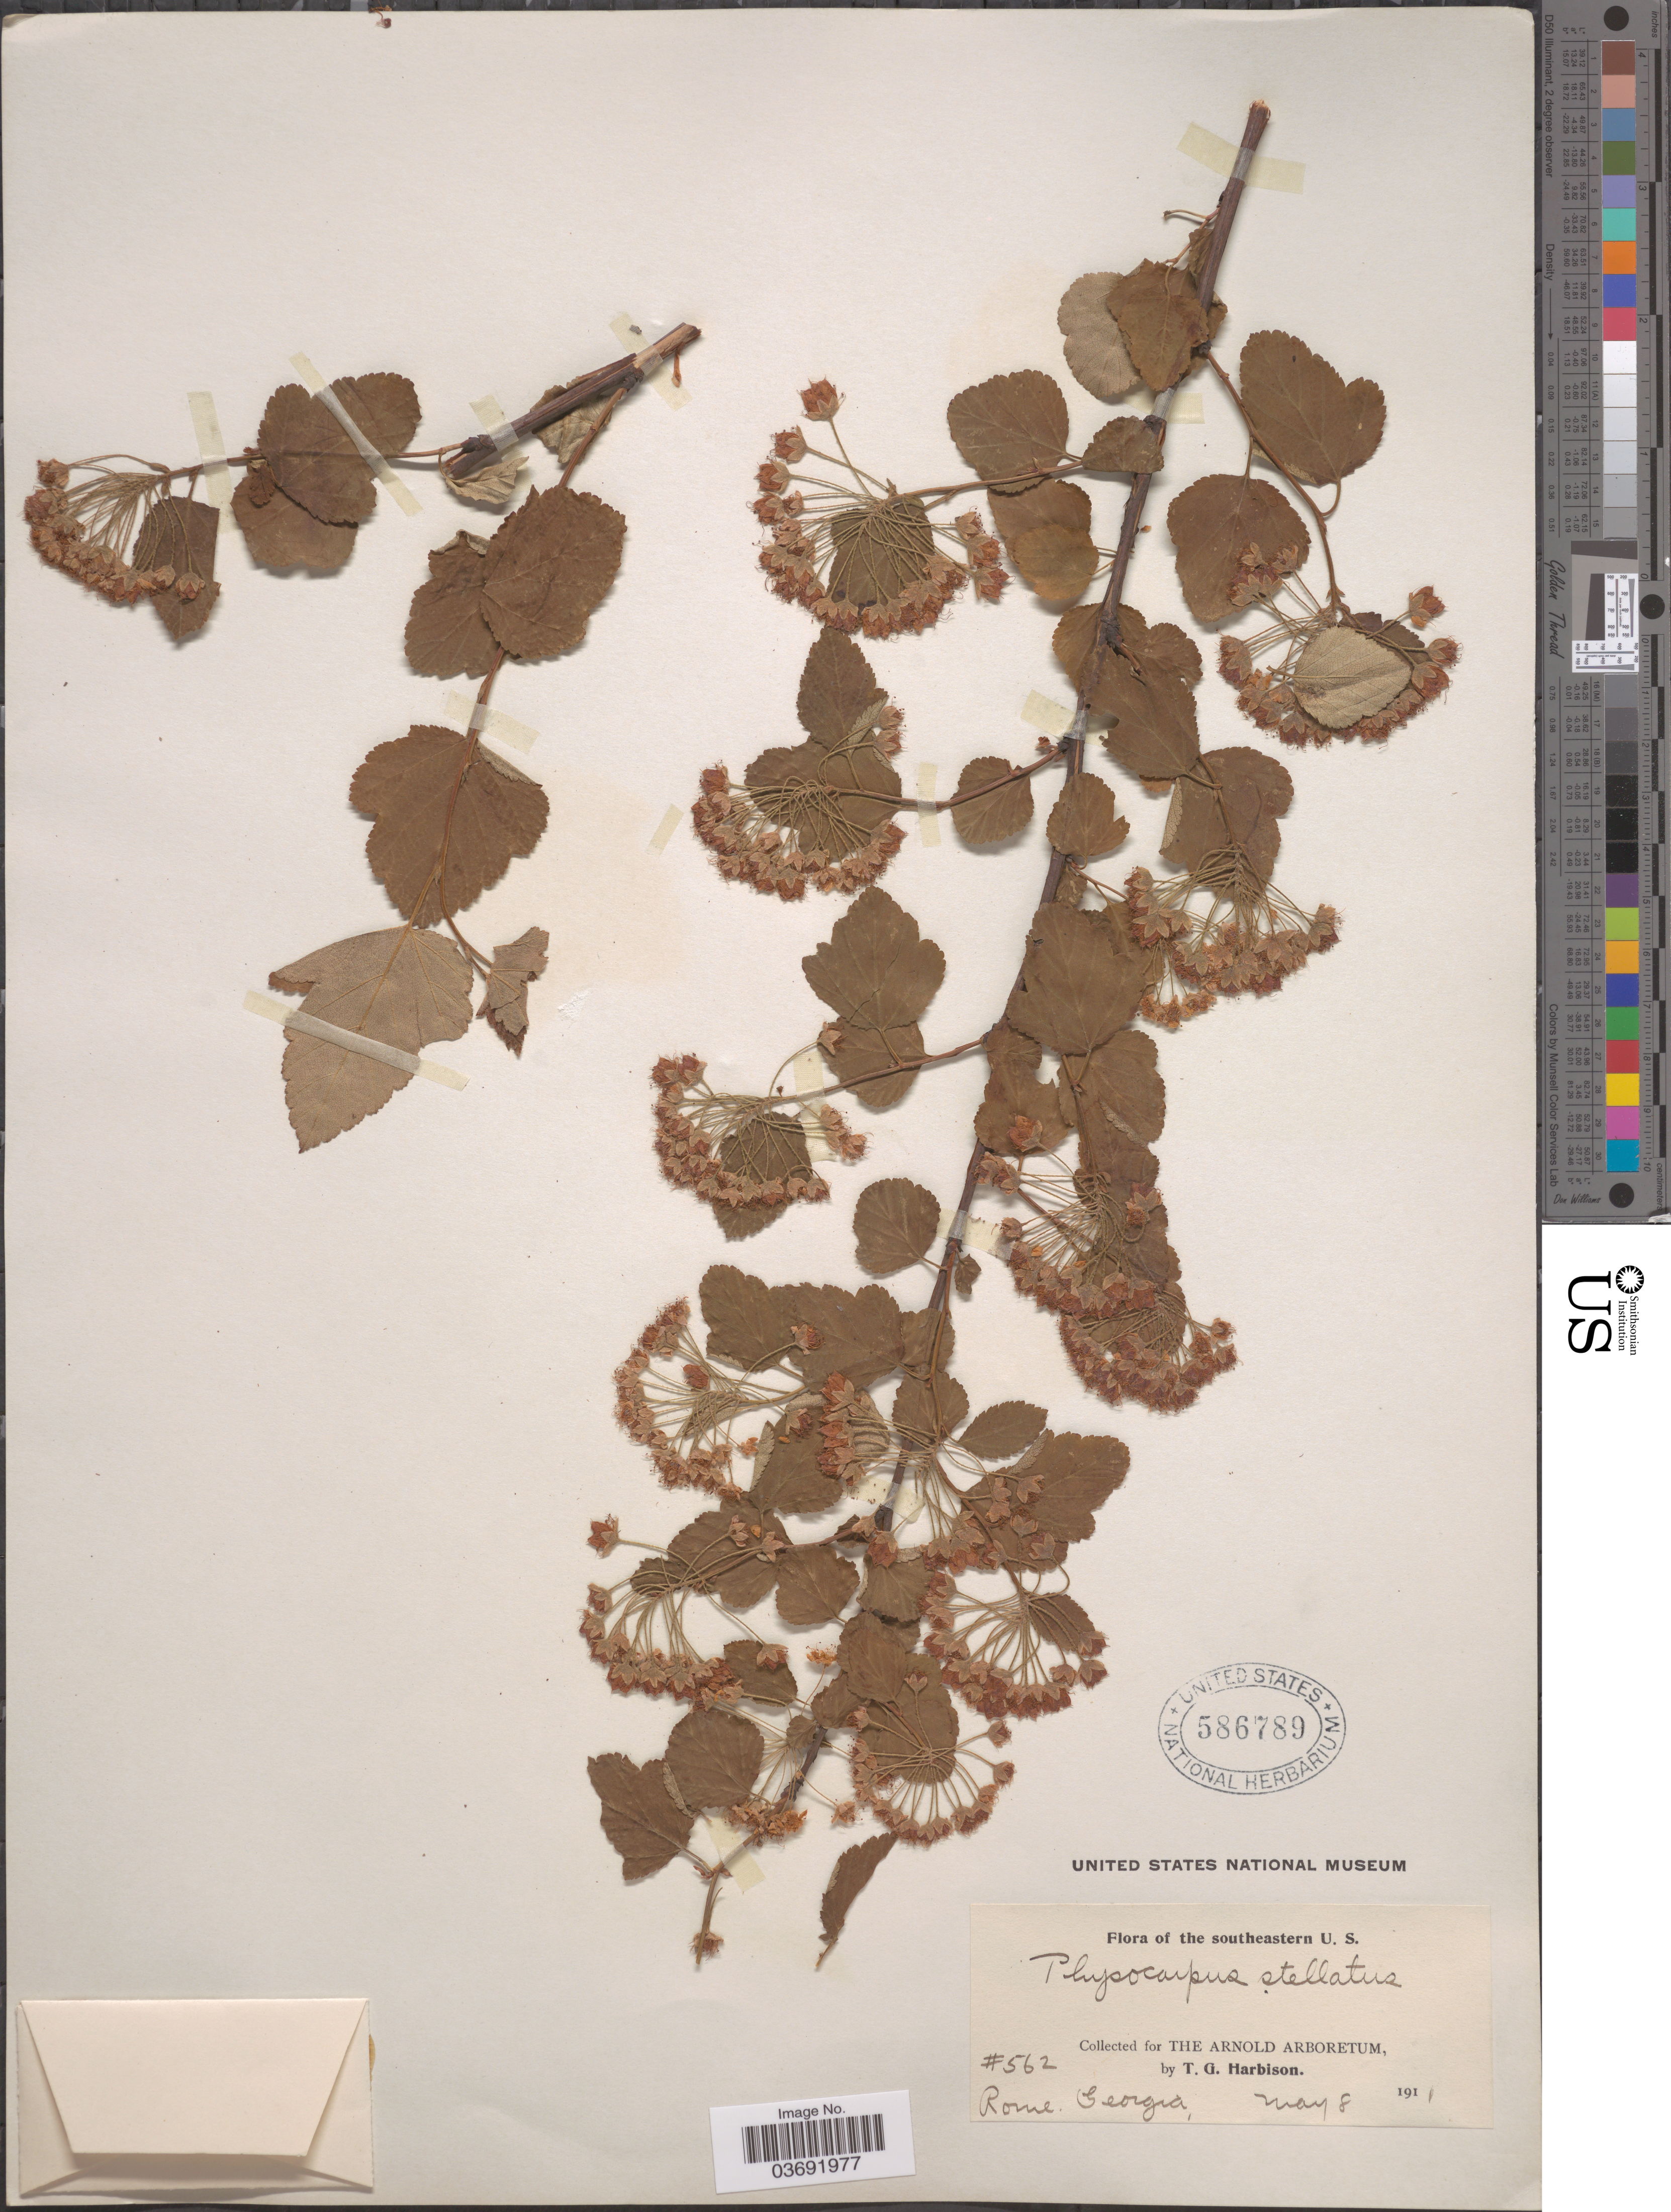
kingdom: Plantae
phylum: Tracheophyta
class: Magnoliopsida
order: Rosales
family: Rosaceae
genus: Physocarpus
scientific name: Physocarpus stellatus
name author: (Rydb. ex Small) Rehder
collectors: T. Harbison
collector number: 562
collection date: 1911-05-08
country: United States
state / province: Georgia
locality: Rome.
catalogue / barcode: US 586789